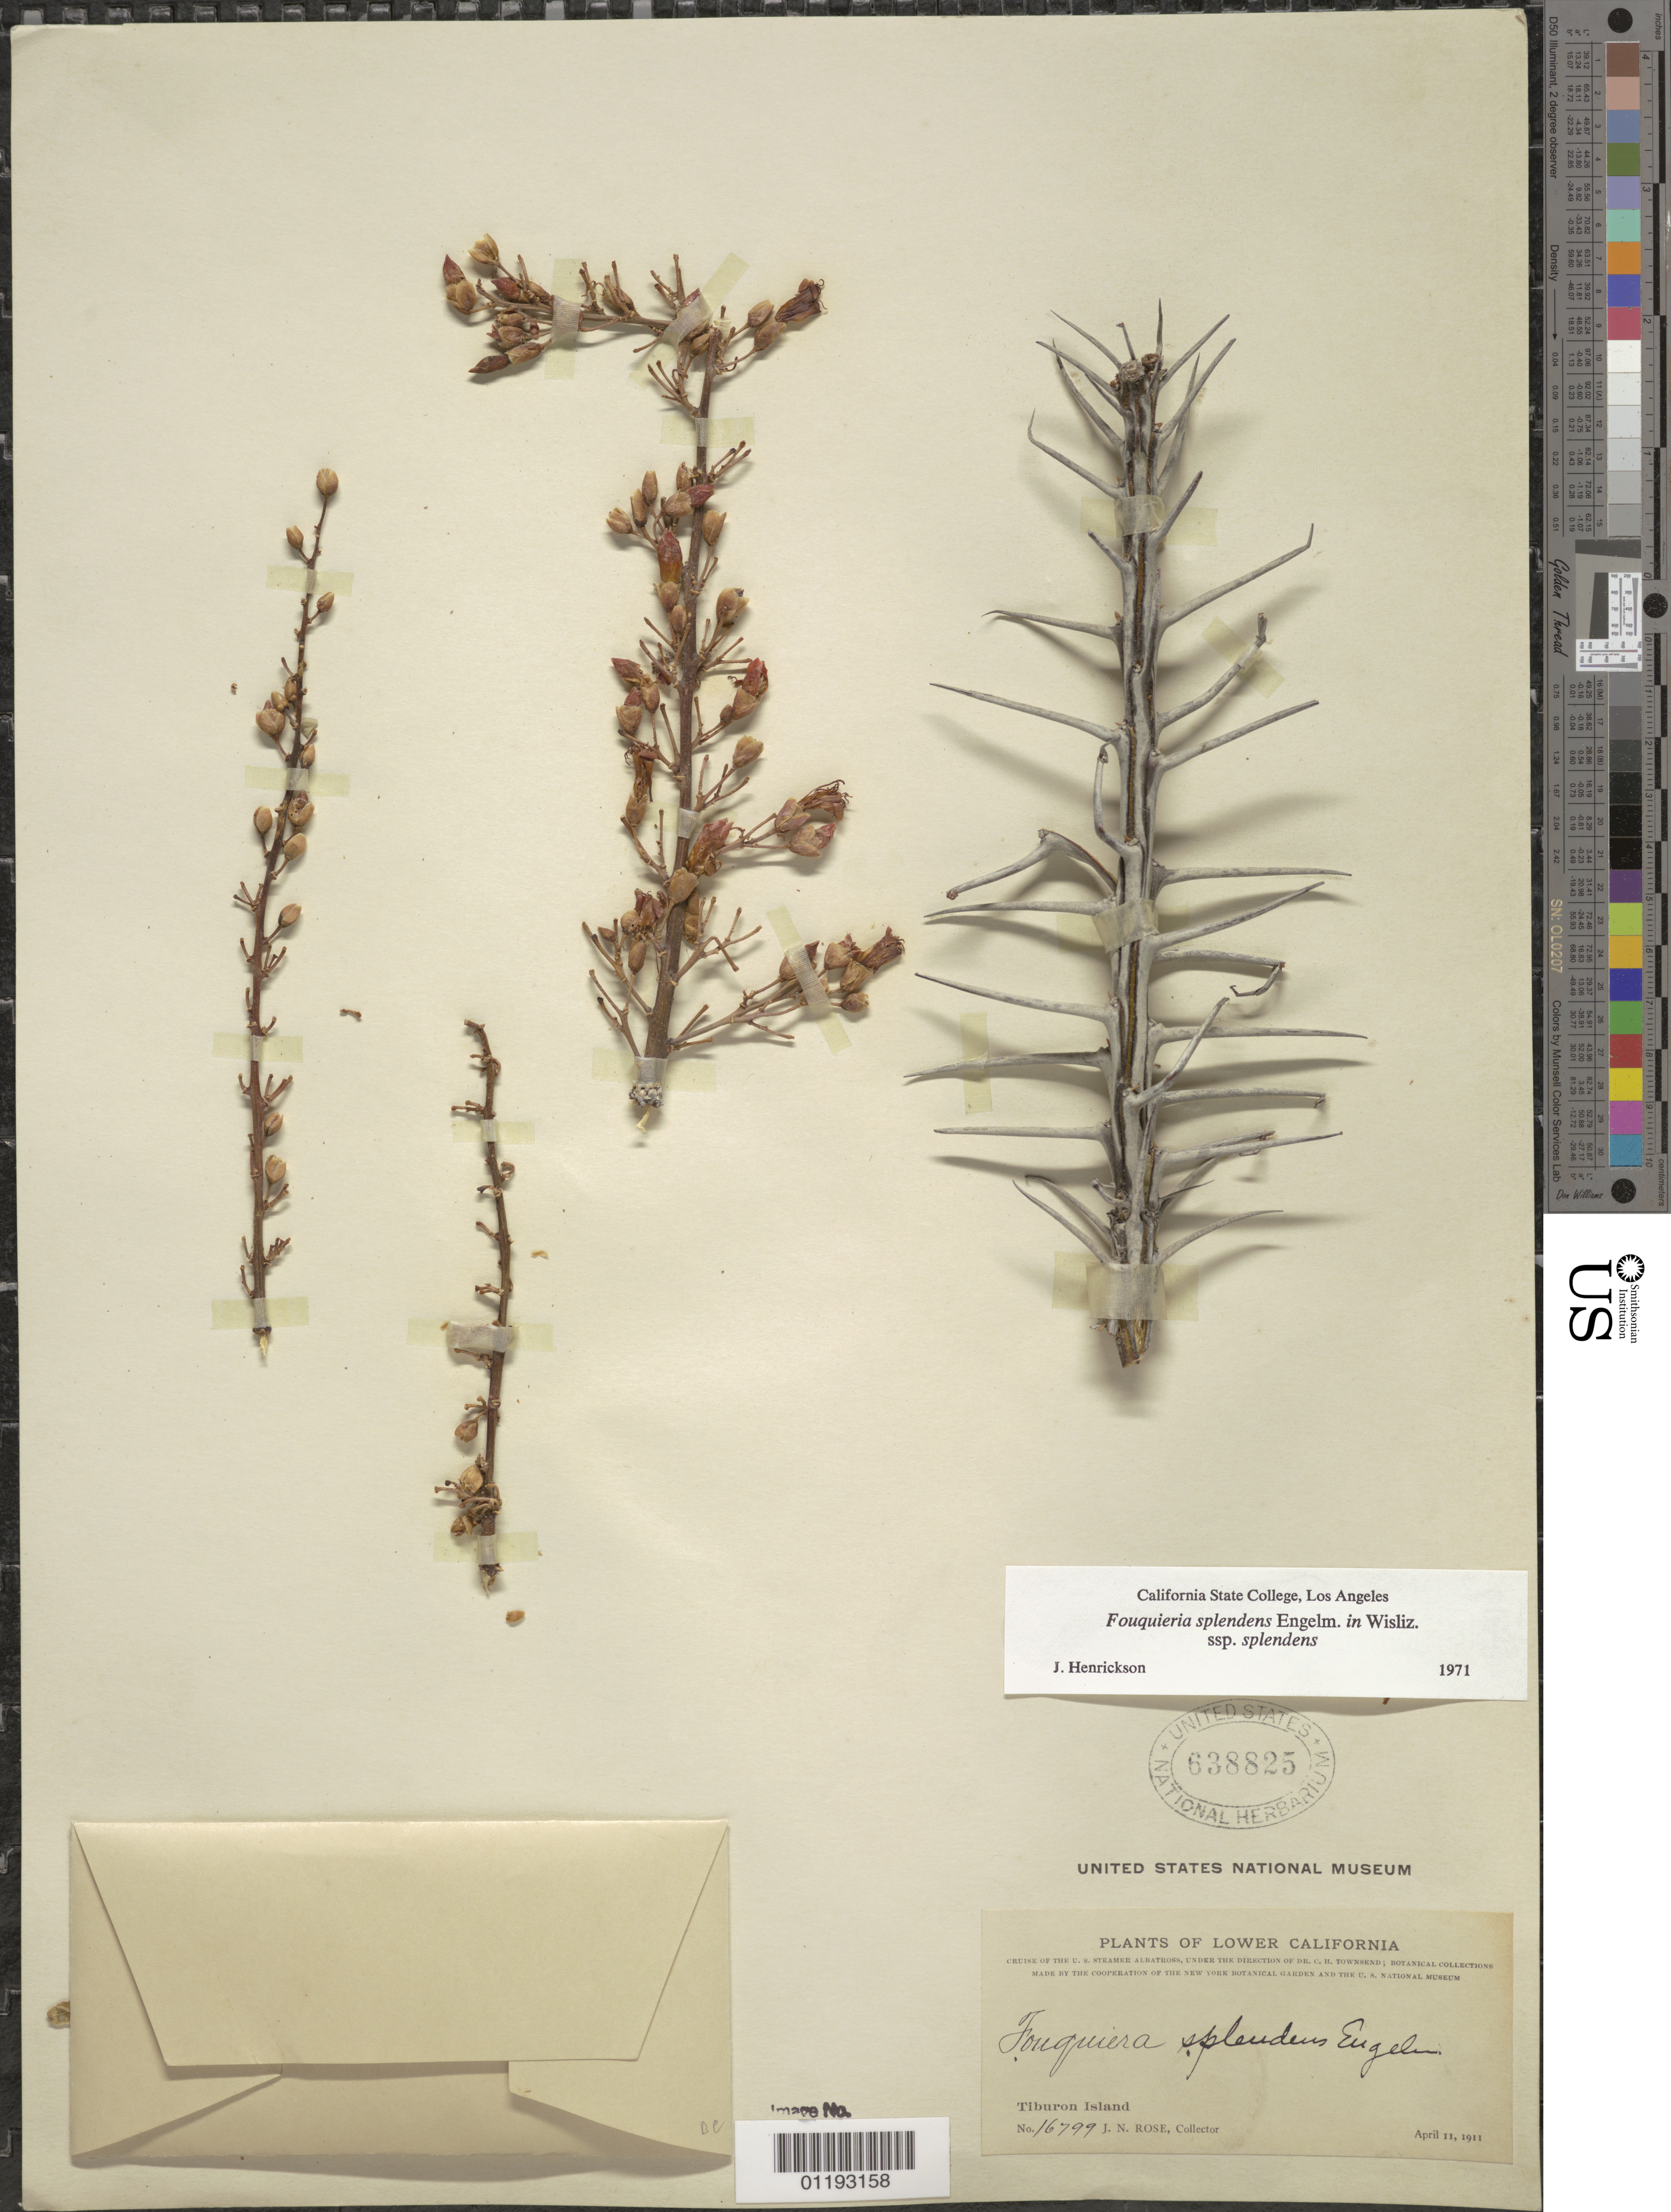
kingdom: Plantae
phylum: Tracheophyta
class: Magnoliopsida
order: Ericales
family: Fouquieriaceae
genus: Fouquieria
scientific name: Fouquieria splendens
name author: Engelm.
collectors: J. N. Rose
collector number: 16799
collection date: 1911-04-11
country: Mexico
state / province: Sonora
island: Tiburon Island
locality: Tiburon Island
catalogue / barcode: US 638825